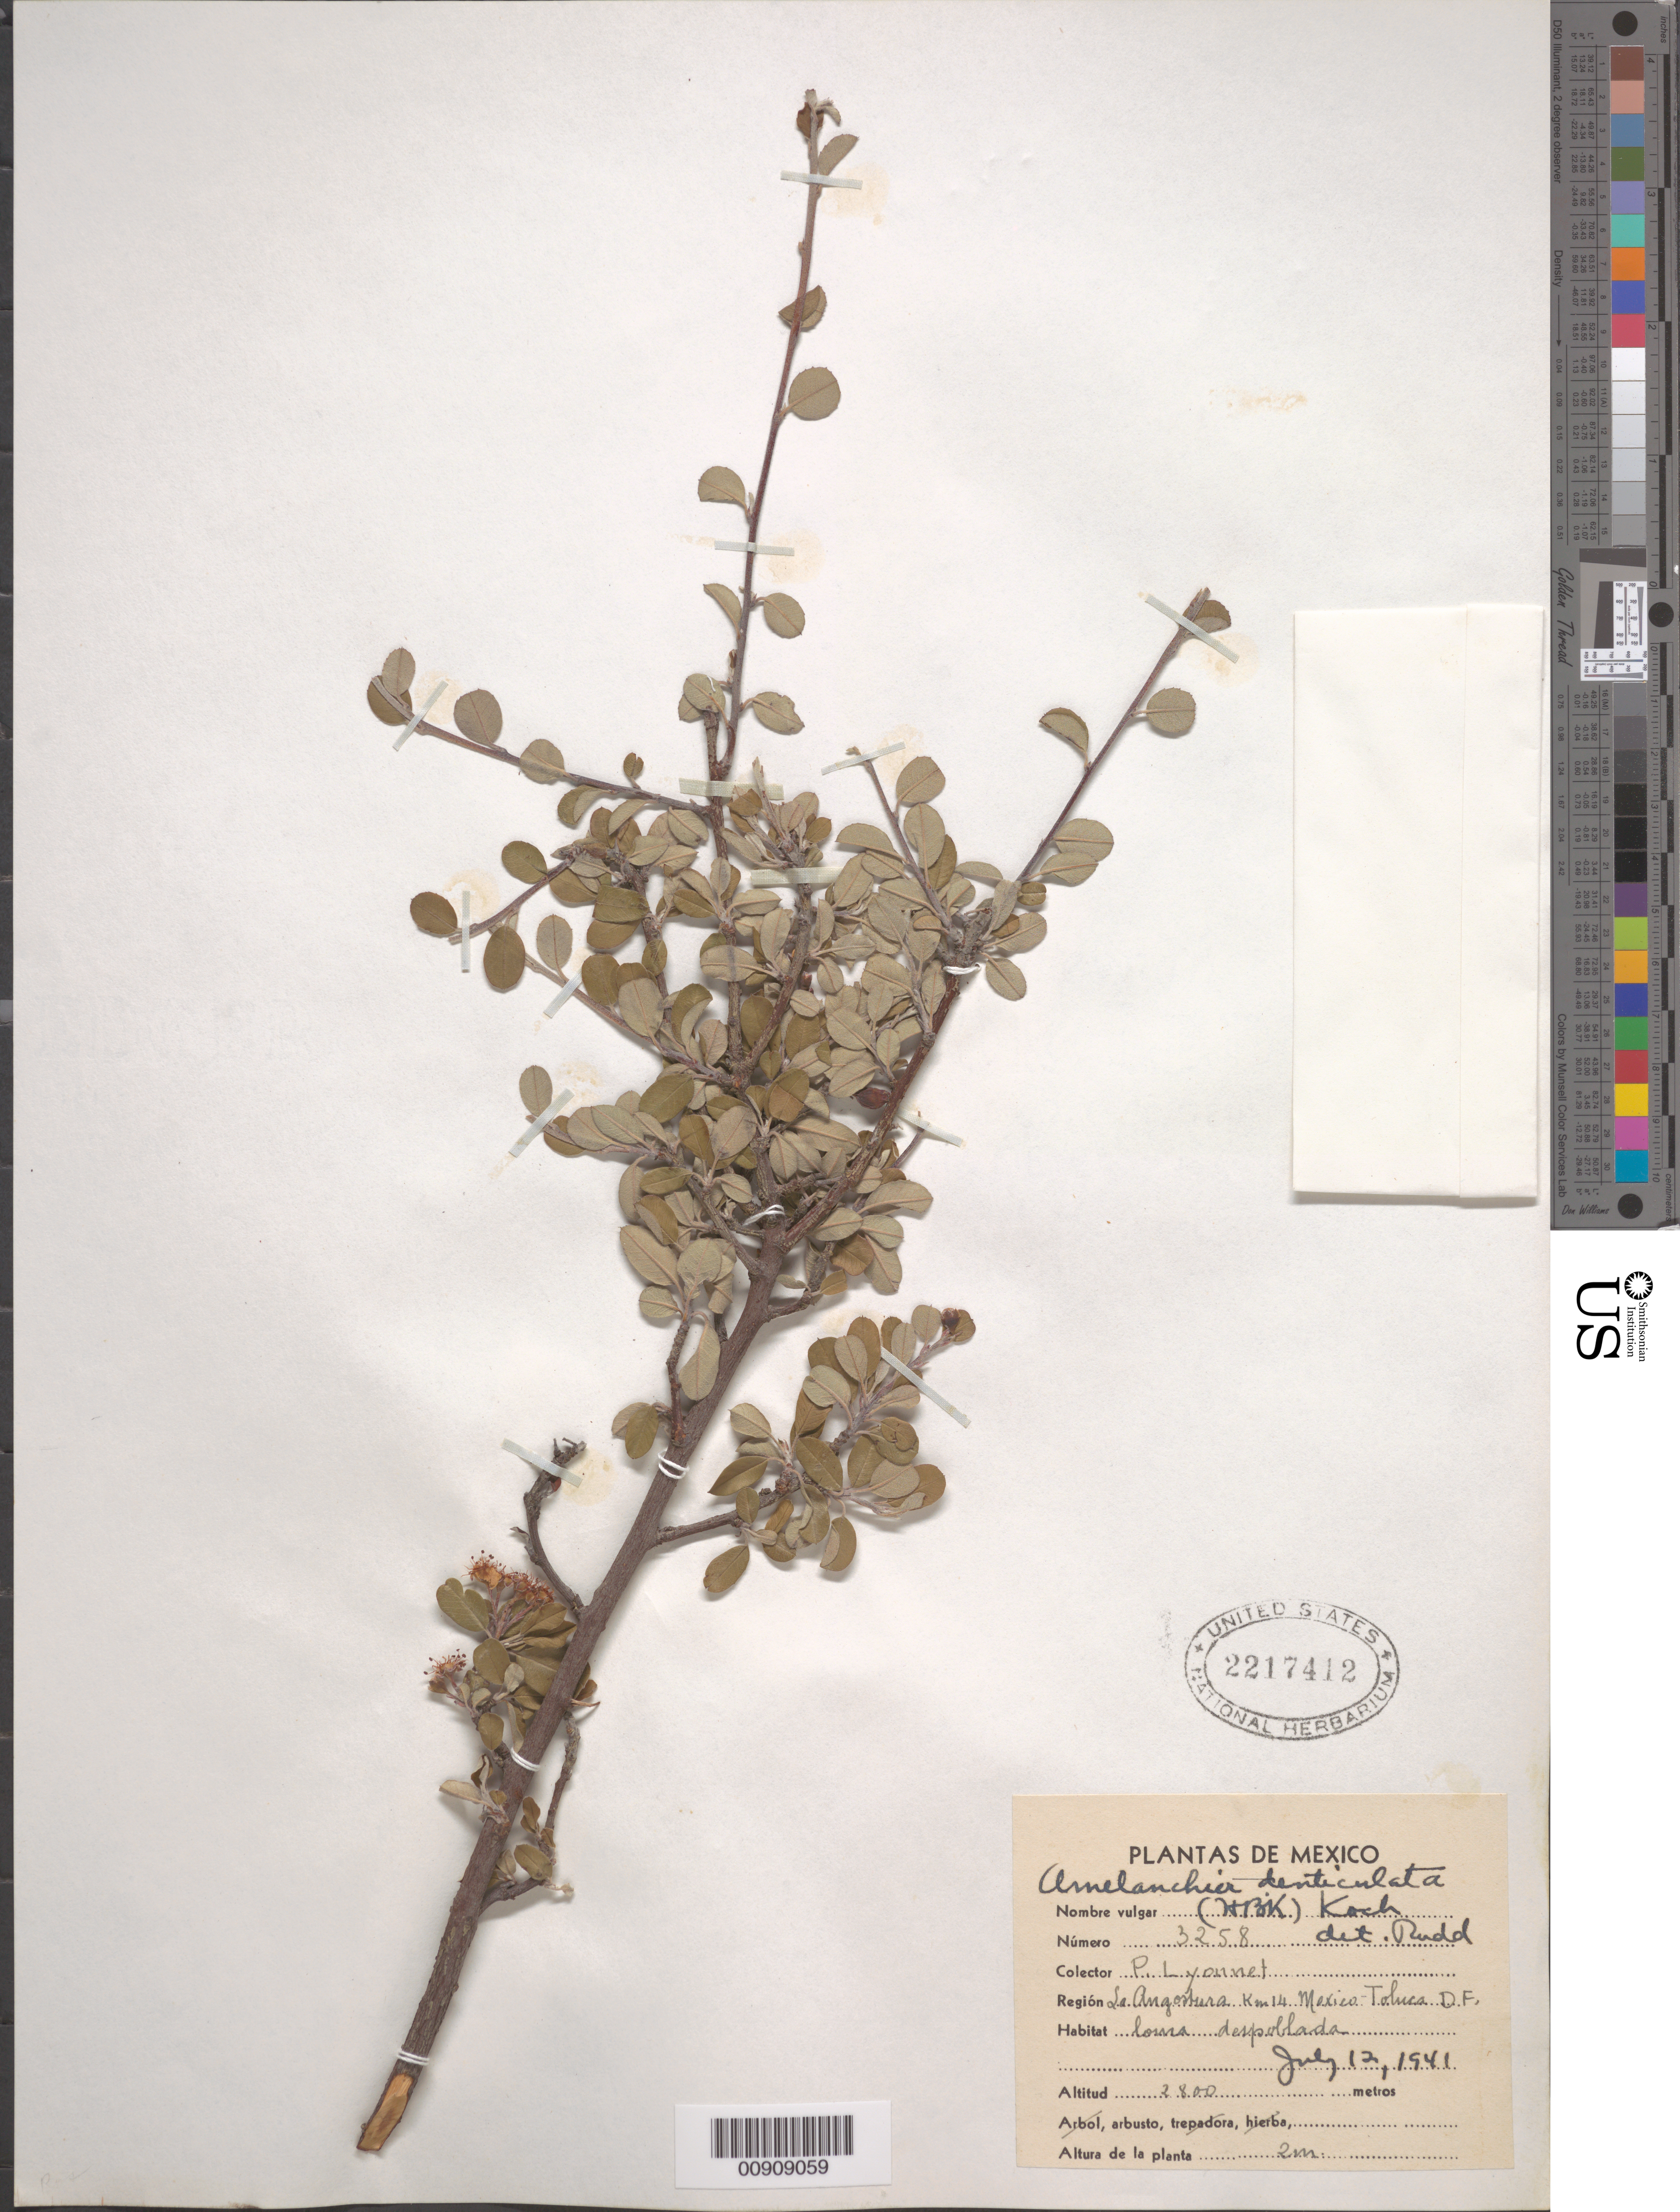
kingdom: Plantae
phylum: Tracheophyta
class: Magnoliopsida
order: Rosales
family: Rosaceae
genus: Malacomeles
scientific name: Malacomeles denticulata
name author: (Kunth) G.N. Jones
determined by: Strong, Mark T., (BOT), Smithsonian Institution - National Museum of Natural History (UNITED STATES)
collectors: Bro. E. Lyonnet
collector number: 3258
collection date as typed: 12 Jul 1941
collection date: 1941-07-12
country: Mexico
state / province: Distrito Federal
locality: La Angostura KM. 124 Mexico-Toluca. D.F.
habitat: Loma despoblada.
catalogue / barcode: US 2217412